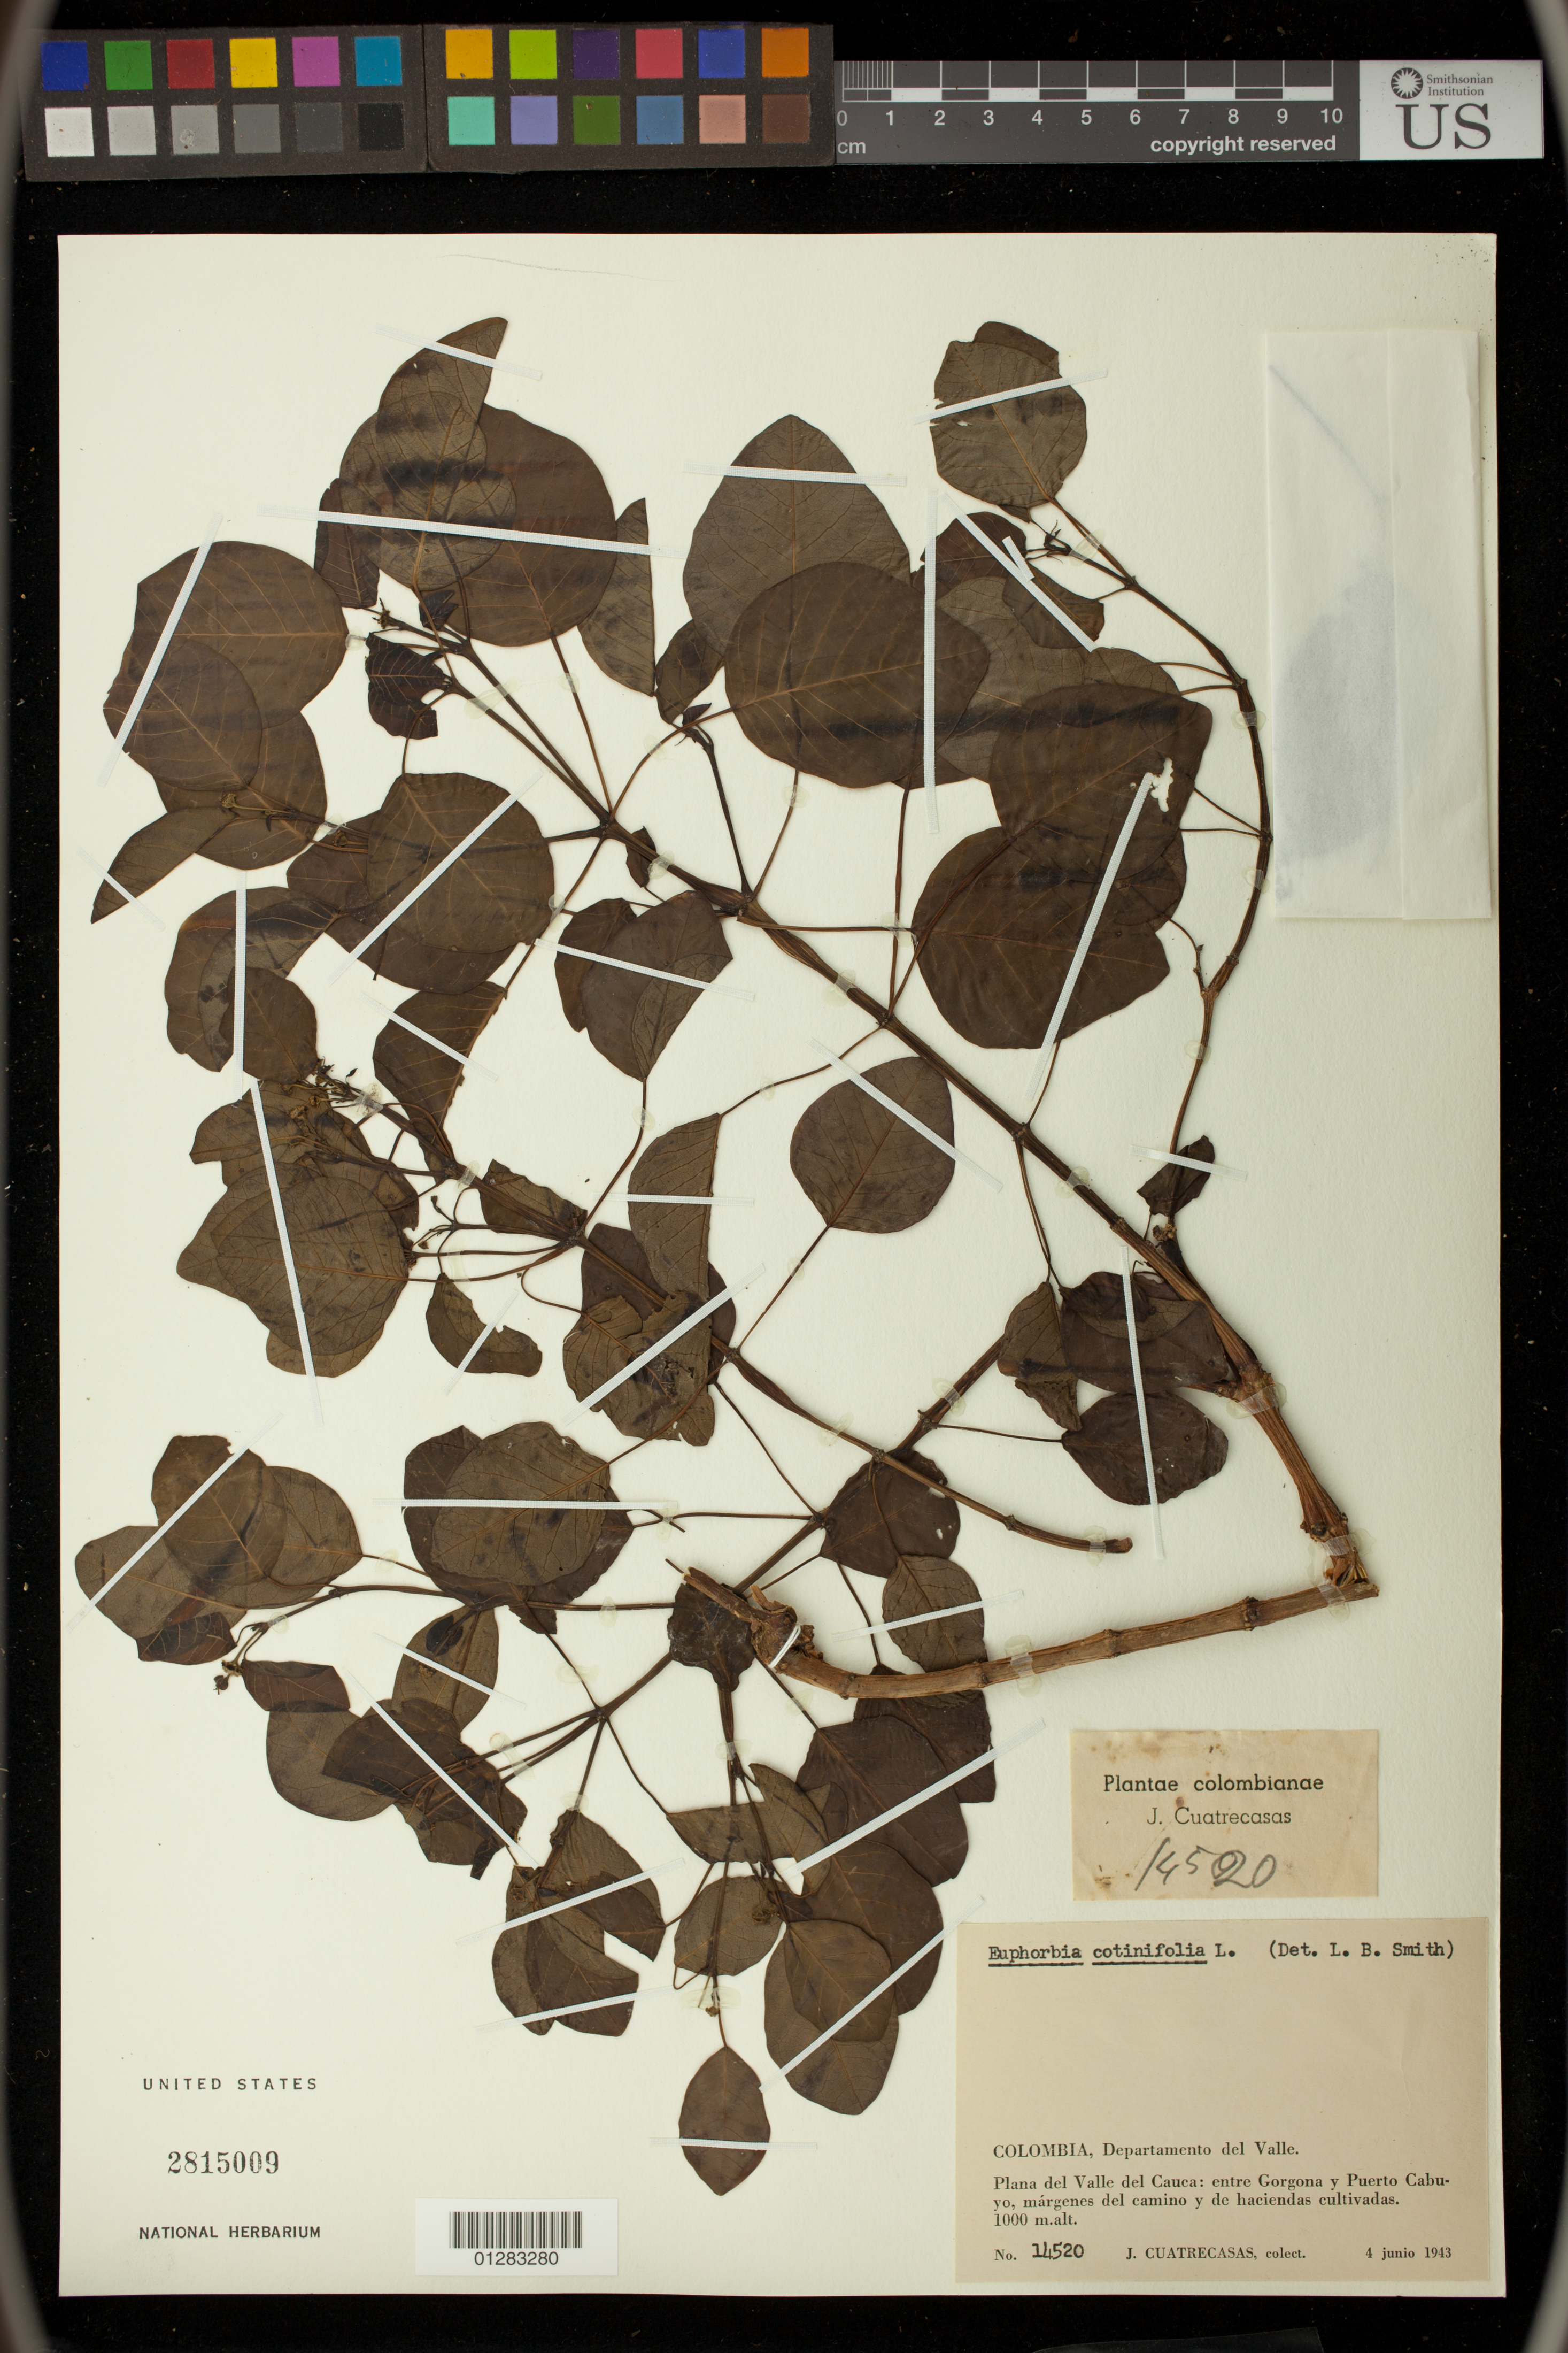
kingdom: Plantae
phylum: Tracheophyta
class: Magnoliopsida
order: Malpighiales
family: Euphorbiaceae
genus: Euphorbia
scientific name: Euphorbia cotinifolia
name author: L.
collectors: J. Cuatrecasas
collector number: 14520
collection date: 1943-06-04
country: Colombia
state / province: Valle del Cauca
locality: Plana del Valle del Cauca: entre Gorgona y Puerto Cabuyo.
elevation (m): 1000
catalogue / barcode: US 2815009